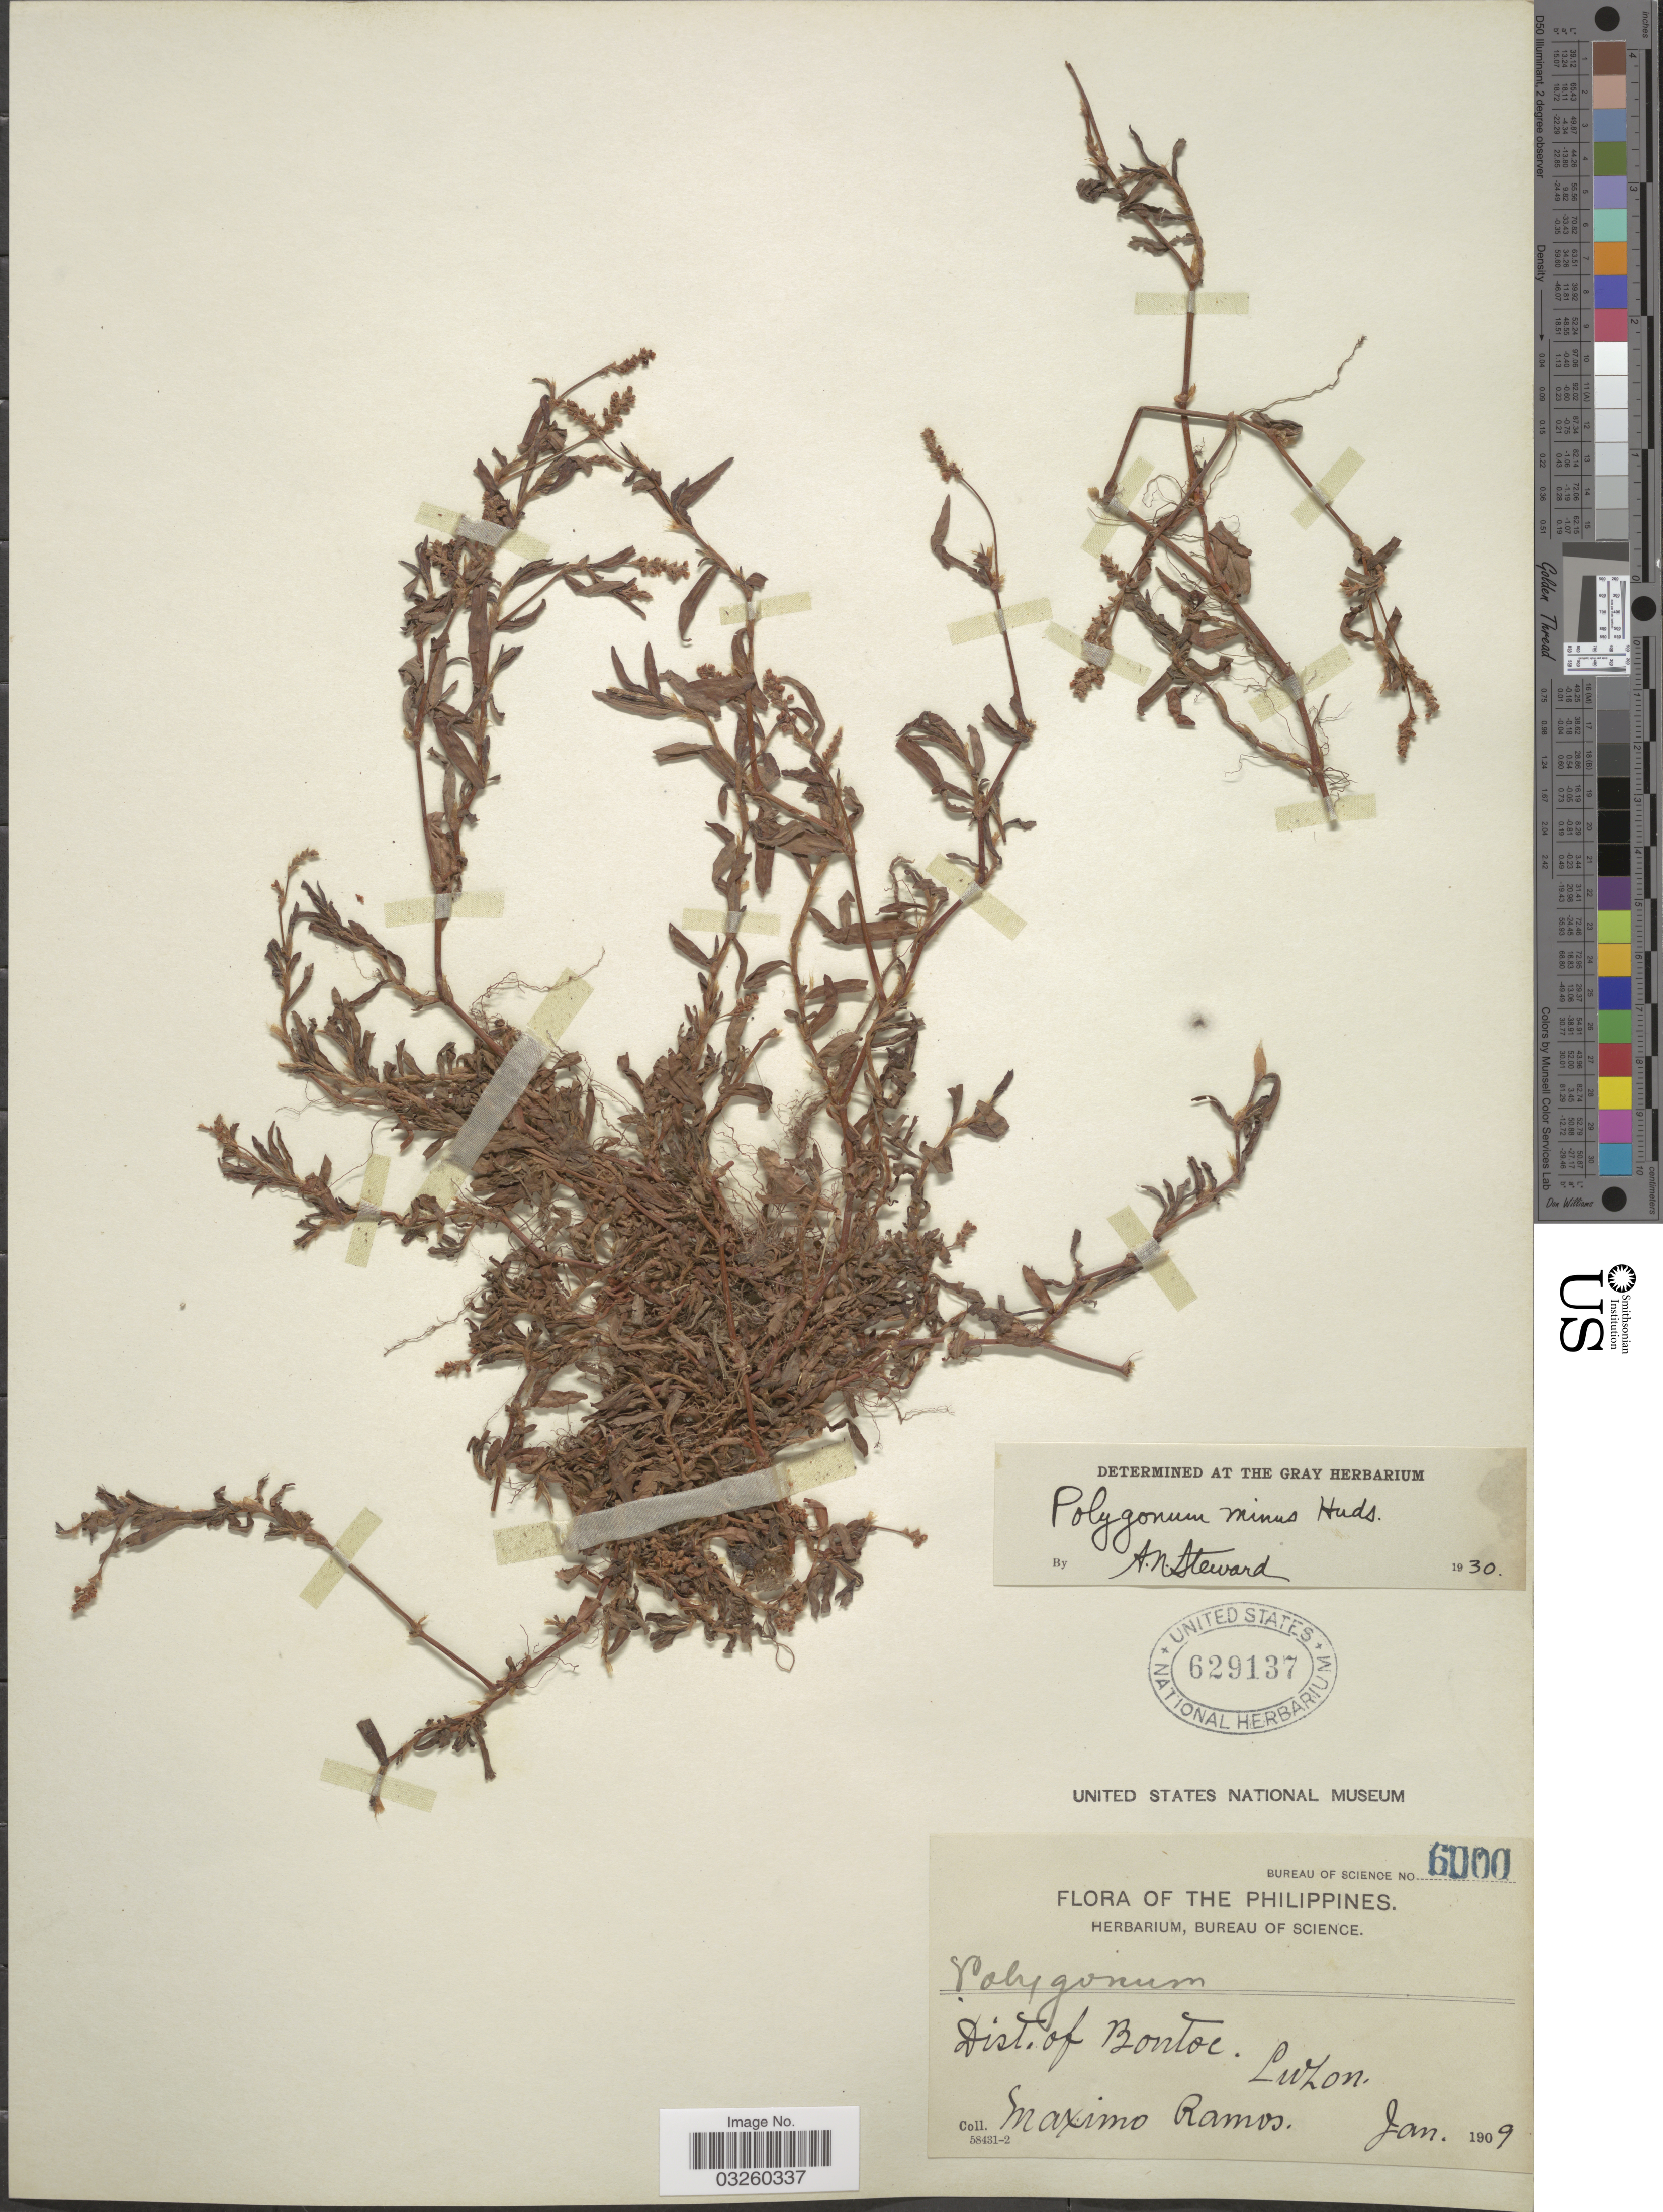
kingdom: Plantae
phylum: Tracheophyta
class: Magnoliopsida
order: Caryophyllales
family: Polygonaceae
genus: Polygonum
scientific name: Polygonum minus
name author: Huds.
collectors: M. Ramos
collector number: Bureau of Science 6000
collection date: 1909-01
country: Philippines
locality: Dist. of Bontoc. Luzon.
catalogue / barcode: US 629137